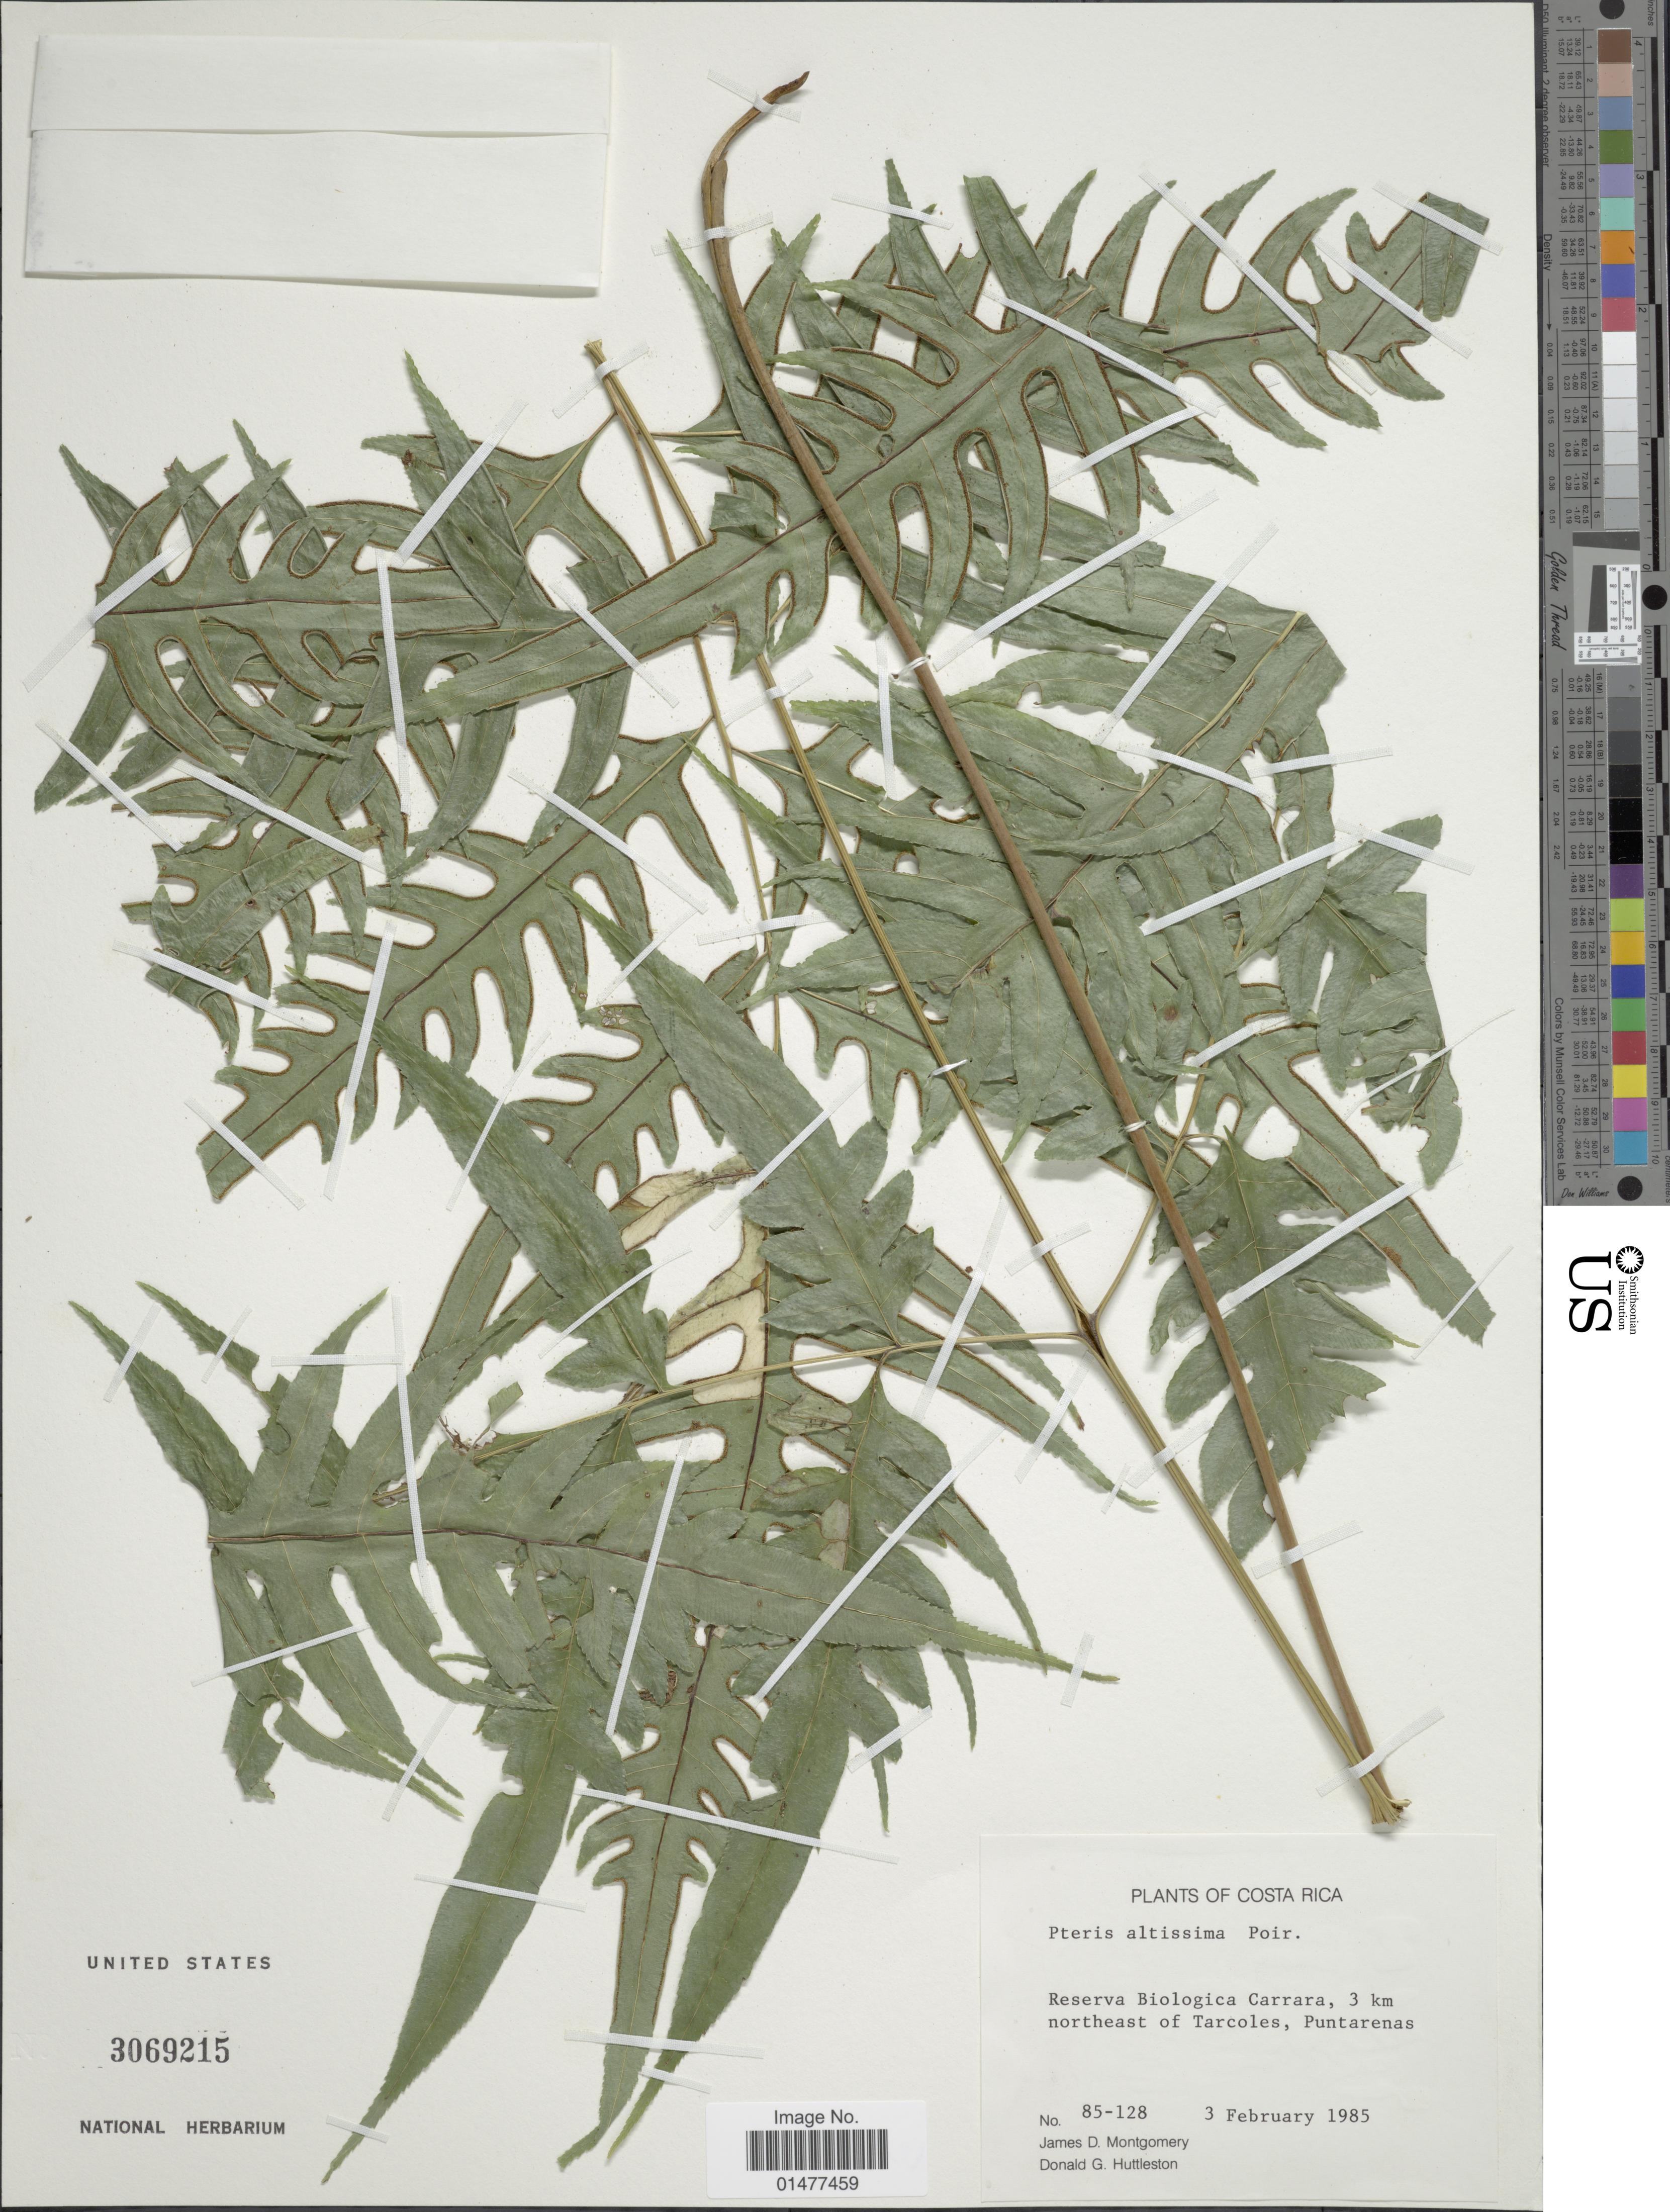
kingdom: Plantae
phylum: Tracheophyta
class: Polypodiopsida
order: Polypodiales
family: Pteridaceae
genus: Pteris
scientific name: Pteris altissima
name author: Poir.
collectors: J. Montgomery & D. G. Huttleston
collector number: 85-128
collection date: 1985-02-03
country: Costa Rica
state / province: Puntarenas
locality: Reserva Biologica Carrara, 3 km northeast of Tarcoles.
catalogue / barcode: US 3069215